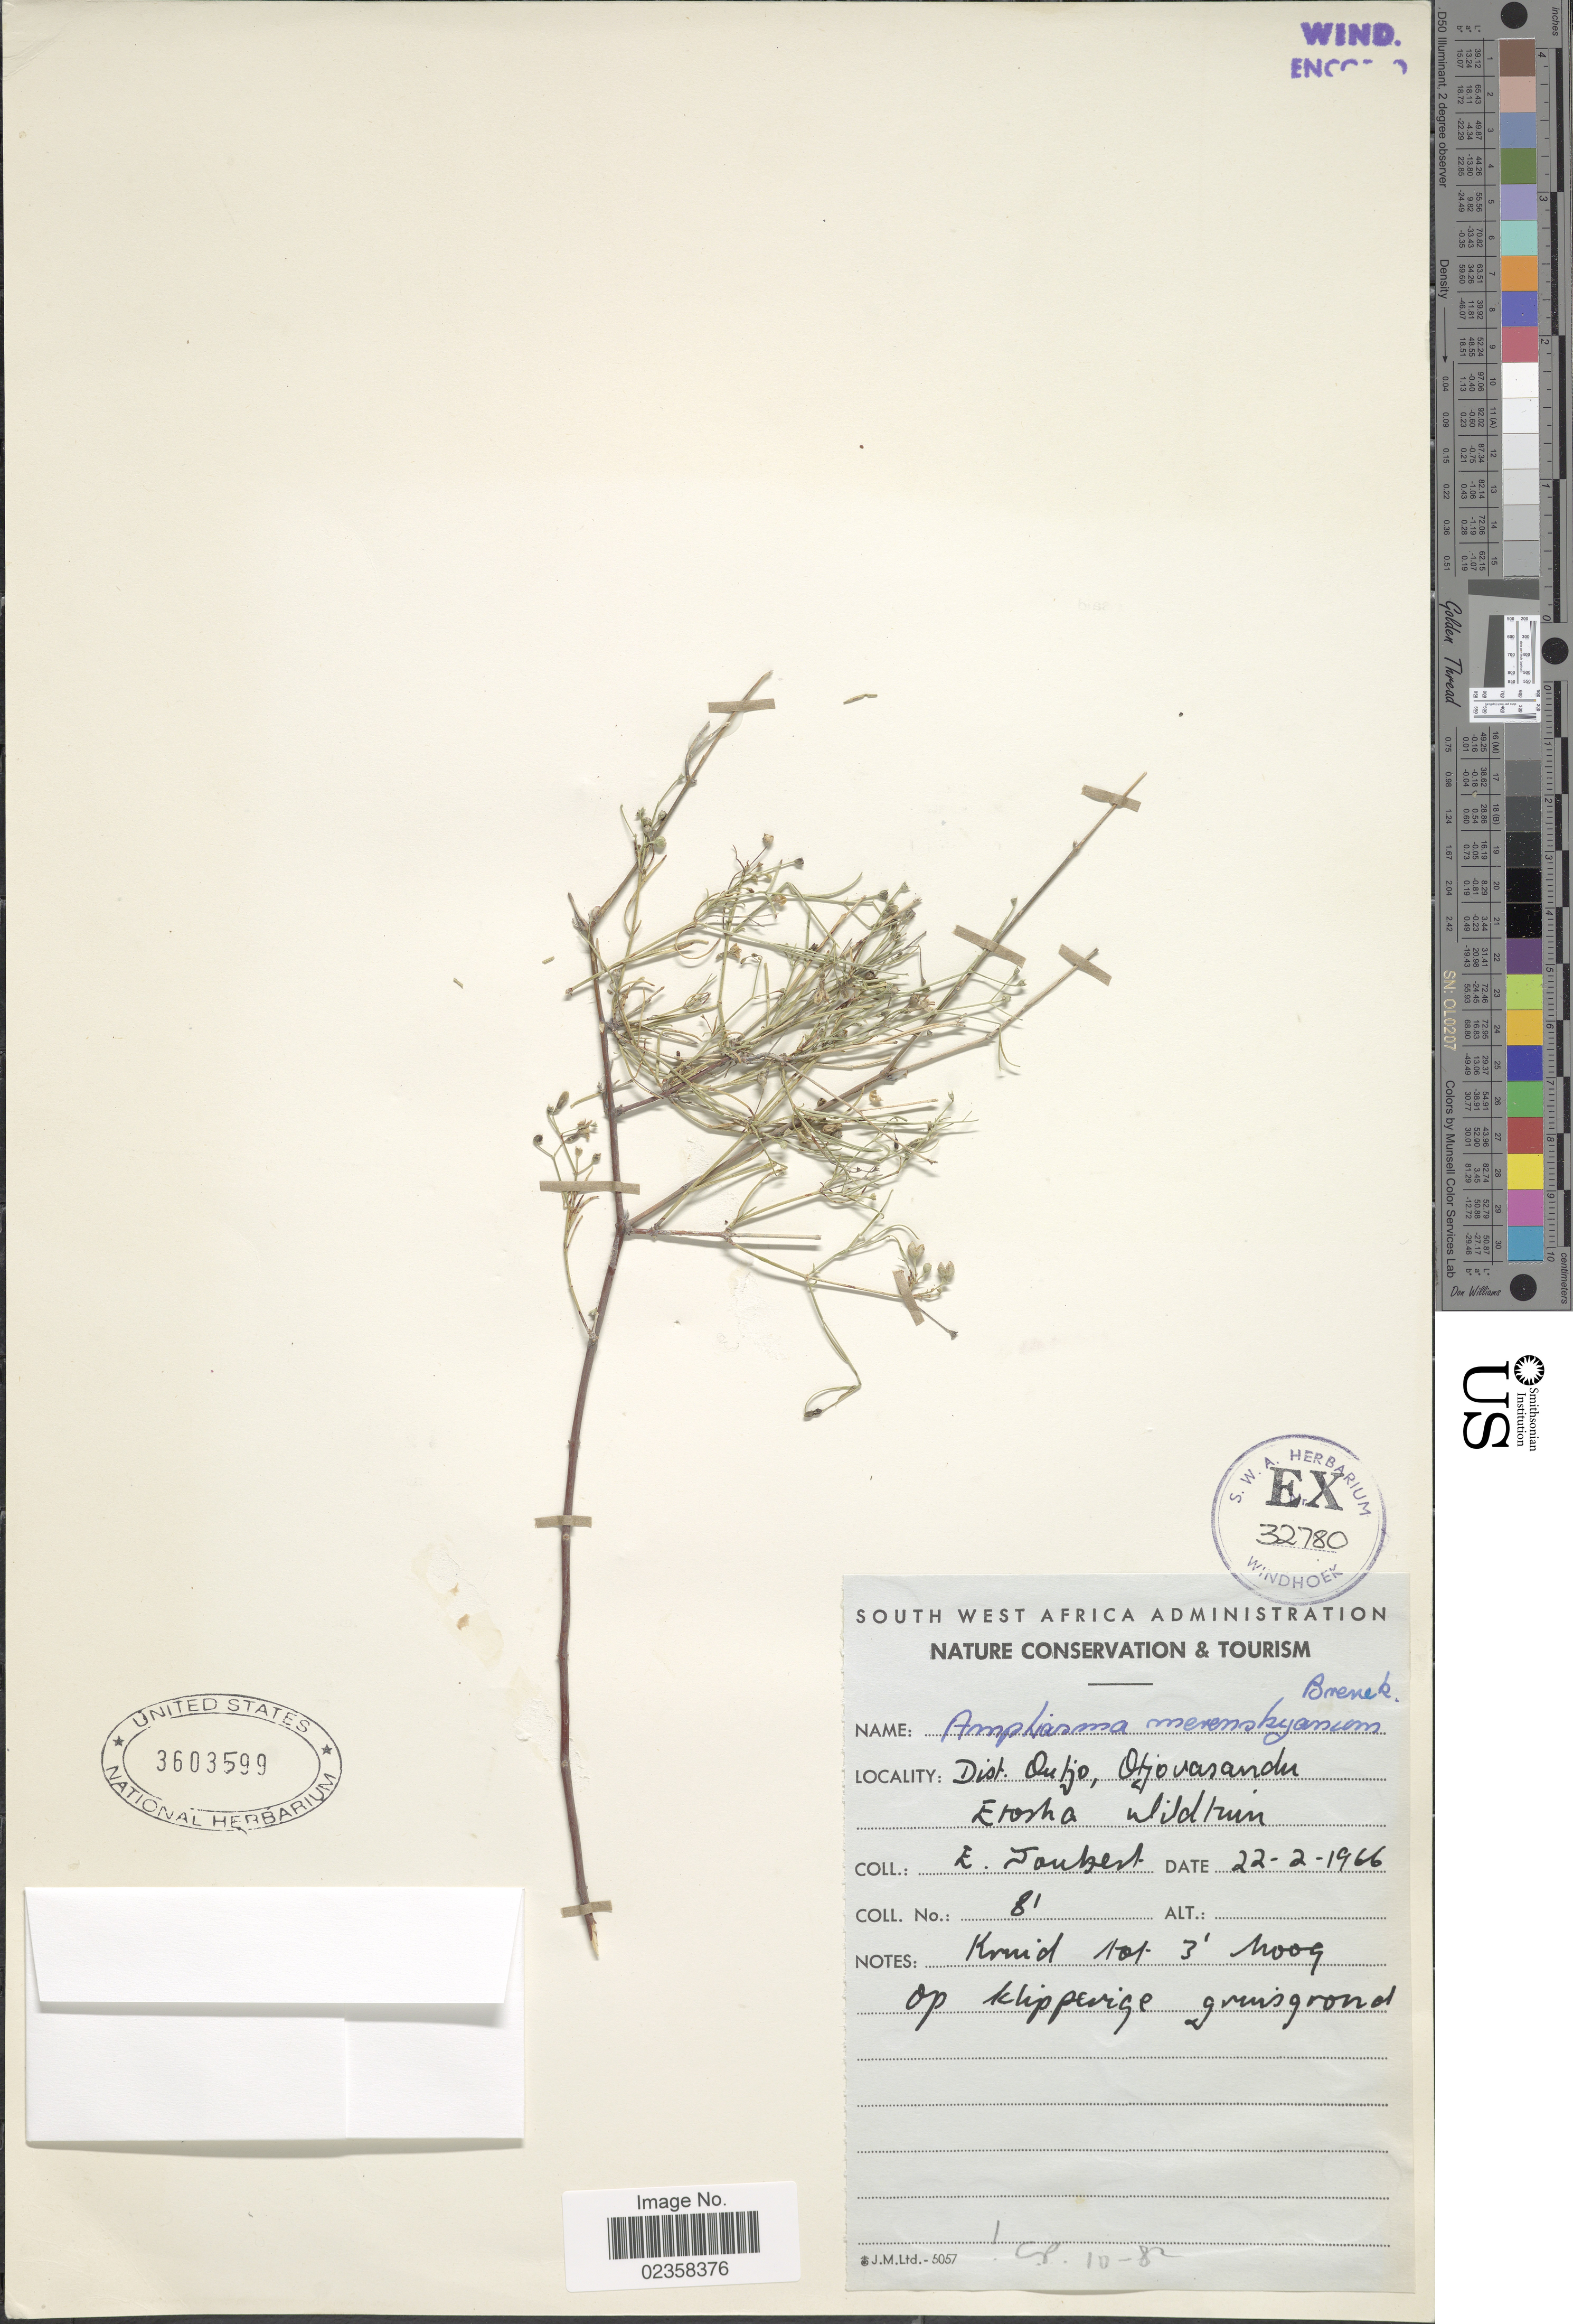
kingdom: Plantae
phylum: Tracheophyta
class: Magnoliopsida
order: Gentianales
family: Rubiaceae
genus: Amphiasma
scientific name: Amphiasma merenskyanum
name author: Bremek.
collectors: E. Joubert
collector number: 81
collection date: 1966-02-22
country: Namibia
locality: Dist. Ouljo, Otjovasandu, Etosha Wildtuin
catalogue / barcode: US 3603599